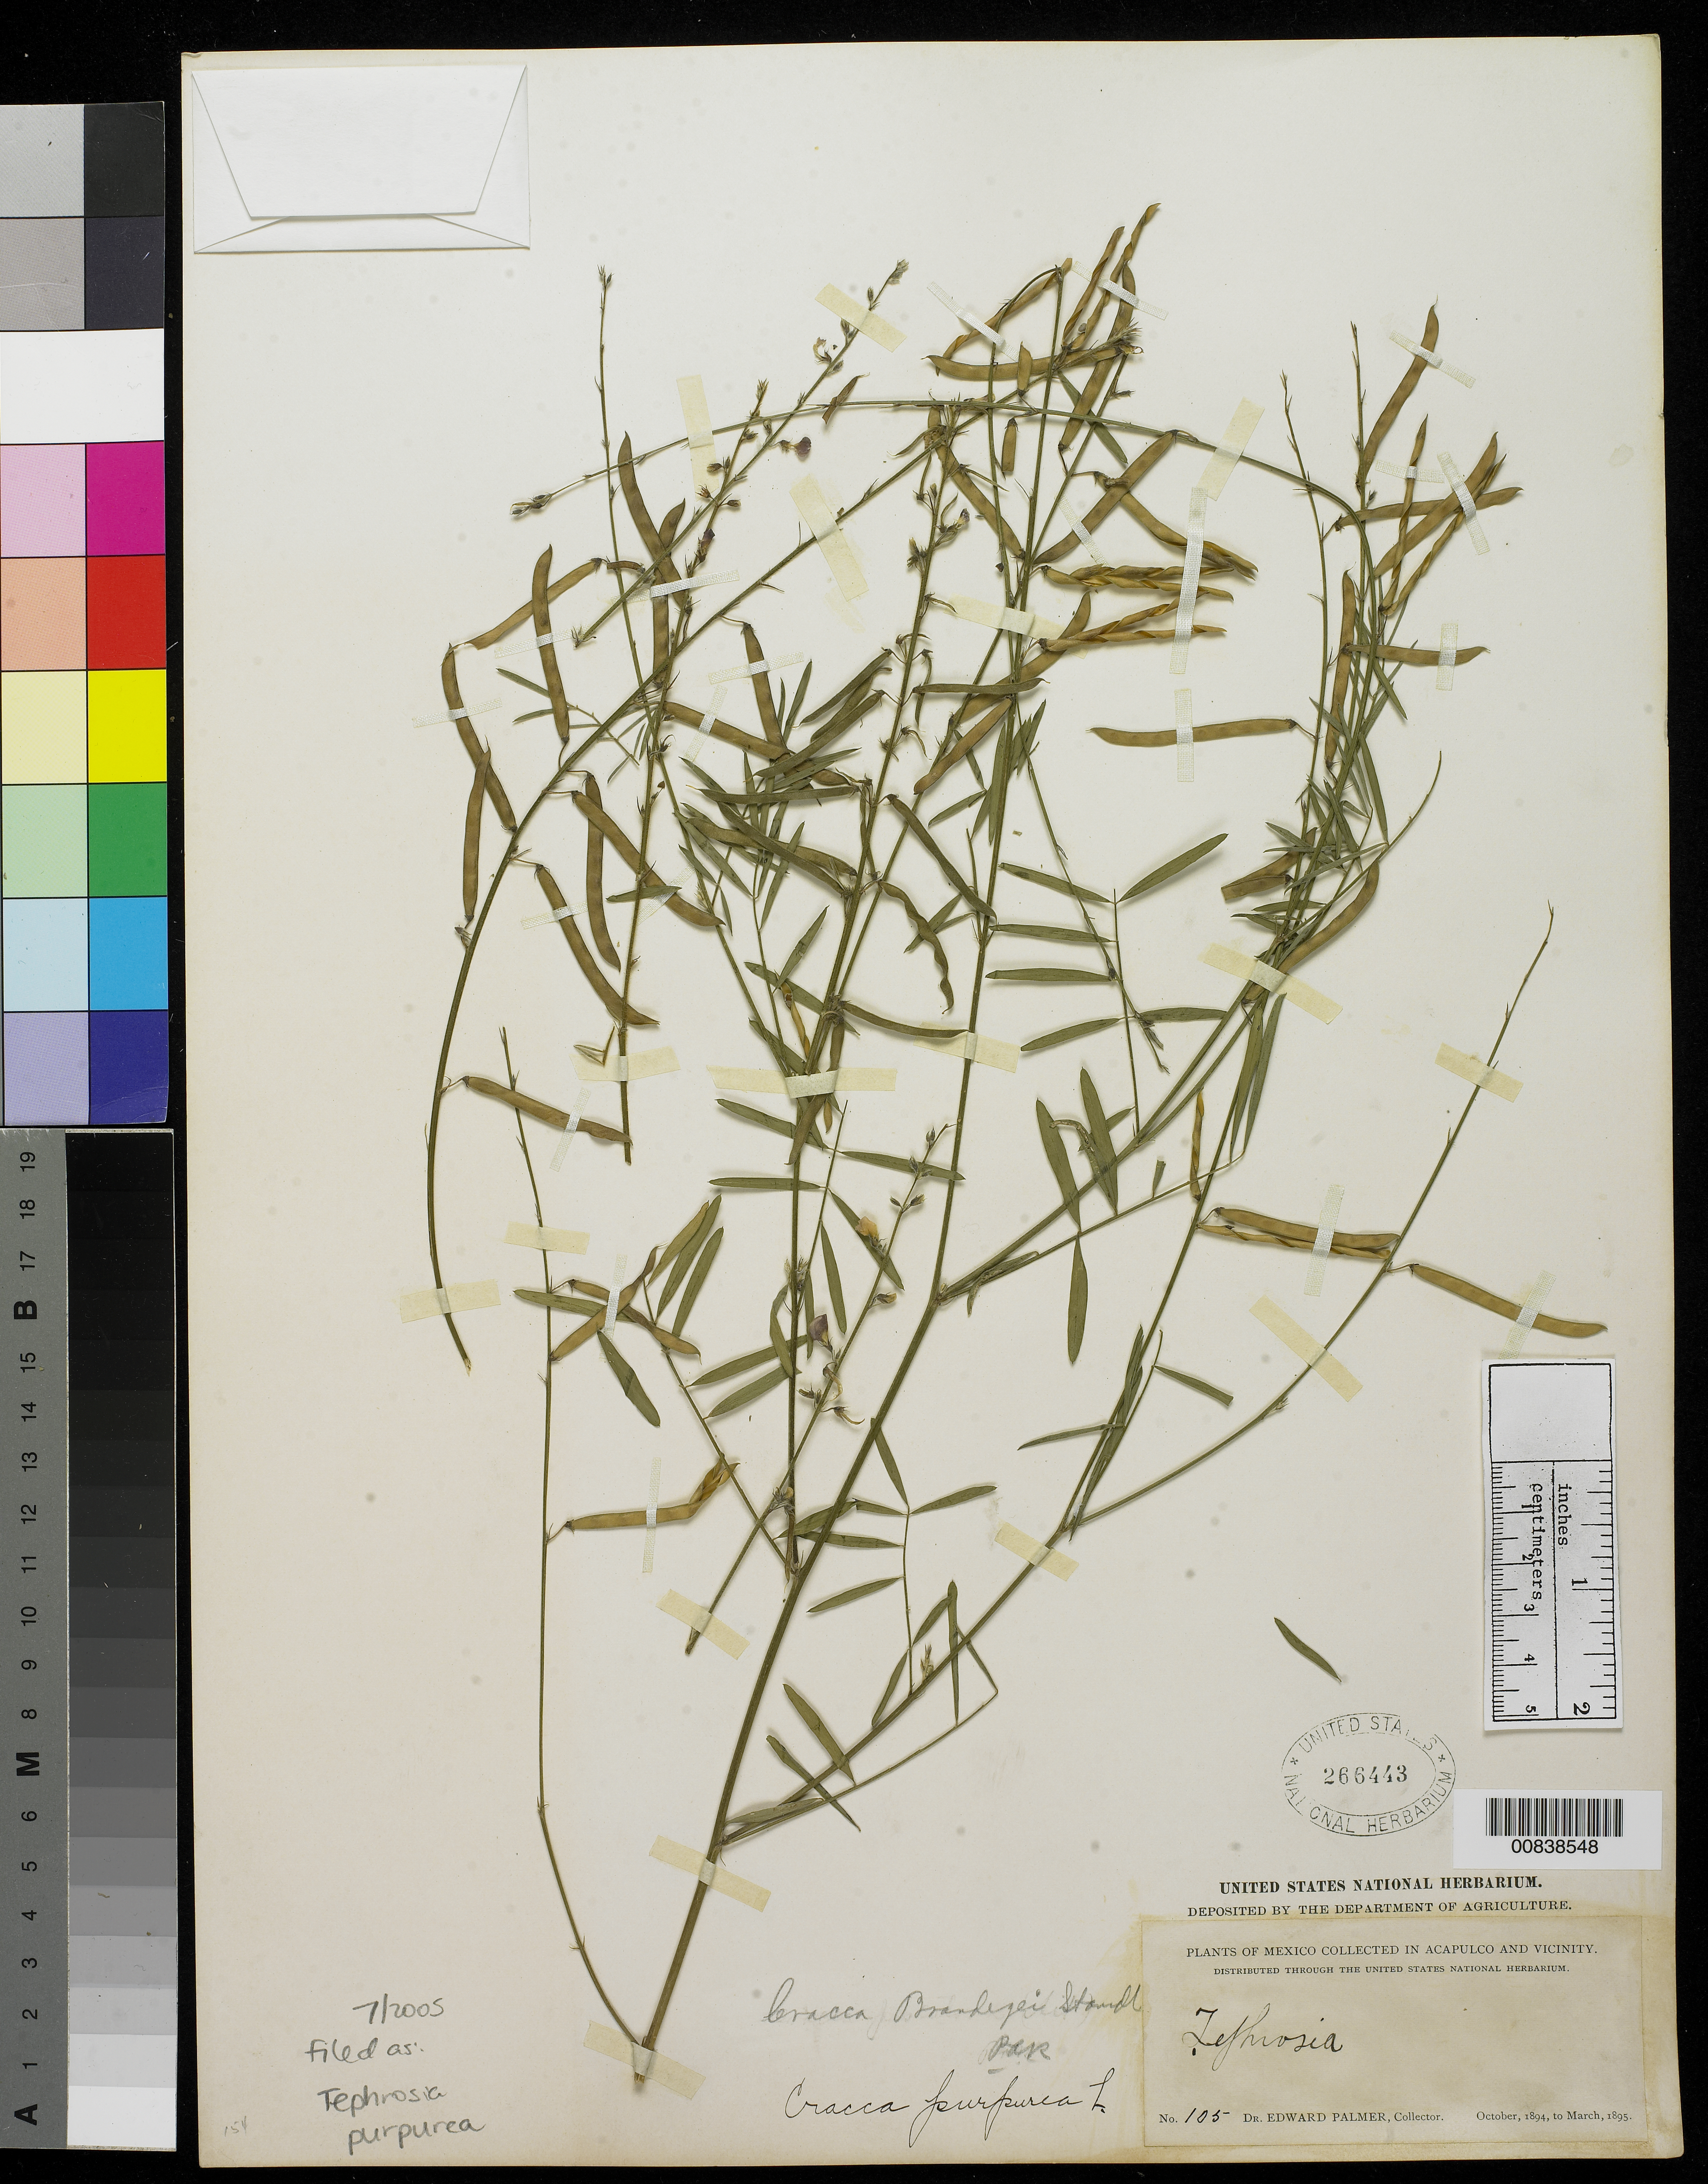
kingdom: Plantae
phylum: Tracheophyta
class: Magnoliopsida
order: Fabales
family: Fabaceae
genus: Tephrosia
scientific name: Tephrosia purpurea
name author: (L.) Pers.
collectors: E. Palmer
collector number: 105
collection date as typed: Oct 1894 to -- Mar 1895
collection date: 1894-10/1895-03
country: Mexico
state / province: Guerrero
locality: Acapulco, Guerrero and vicinity.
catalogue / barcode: US 266443